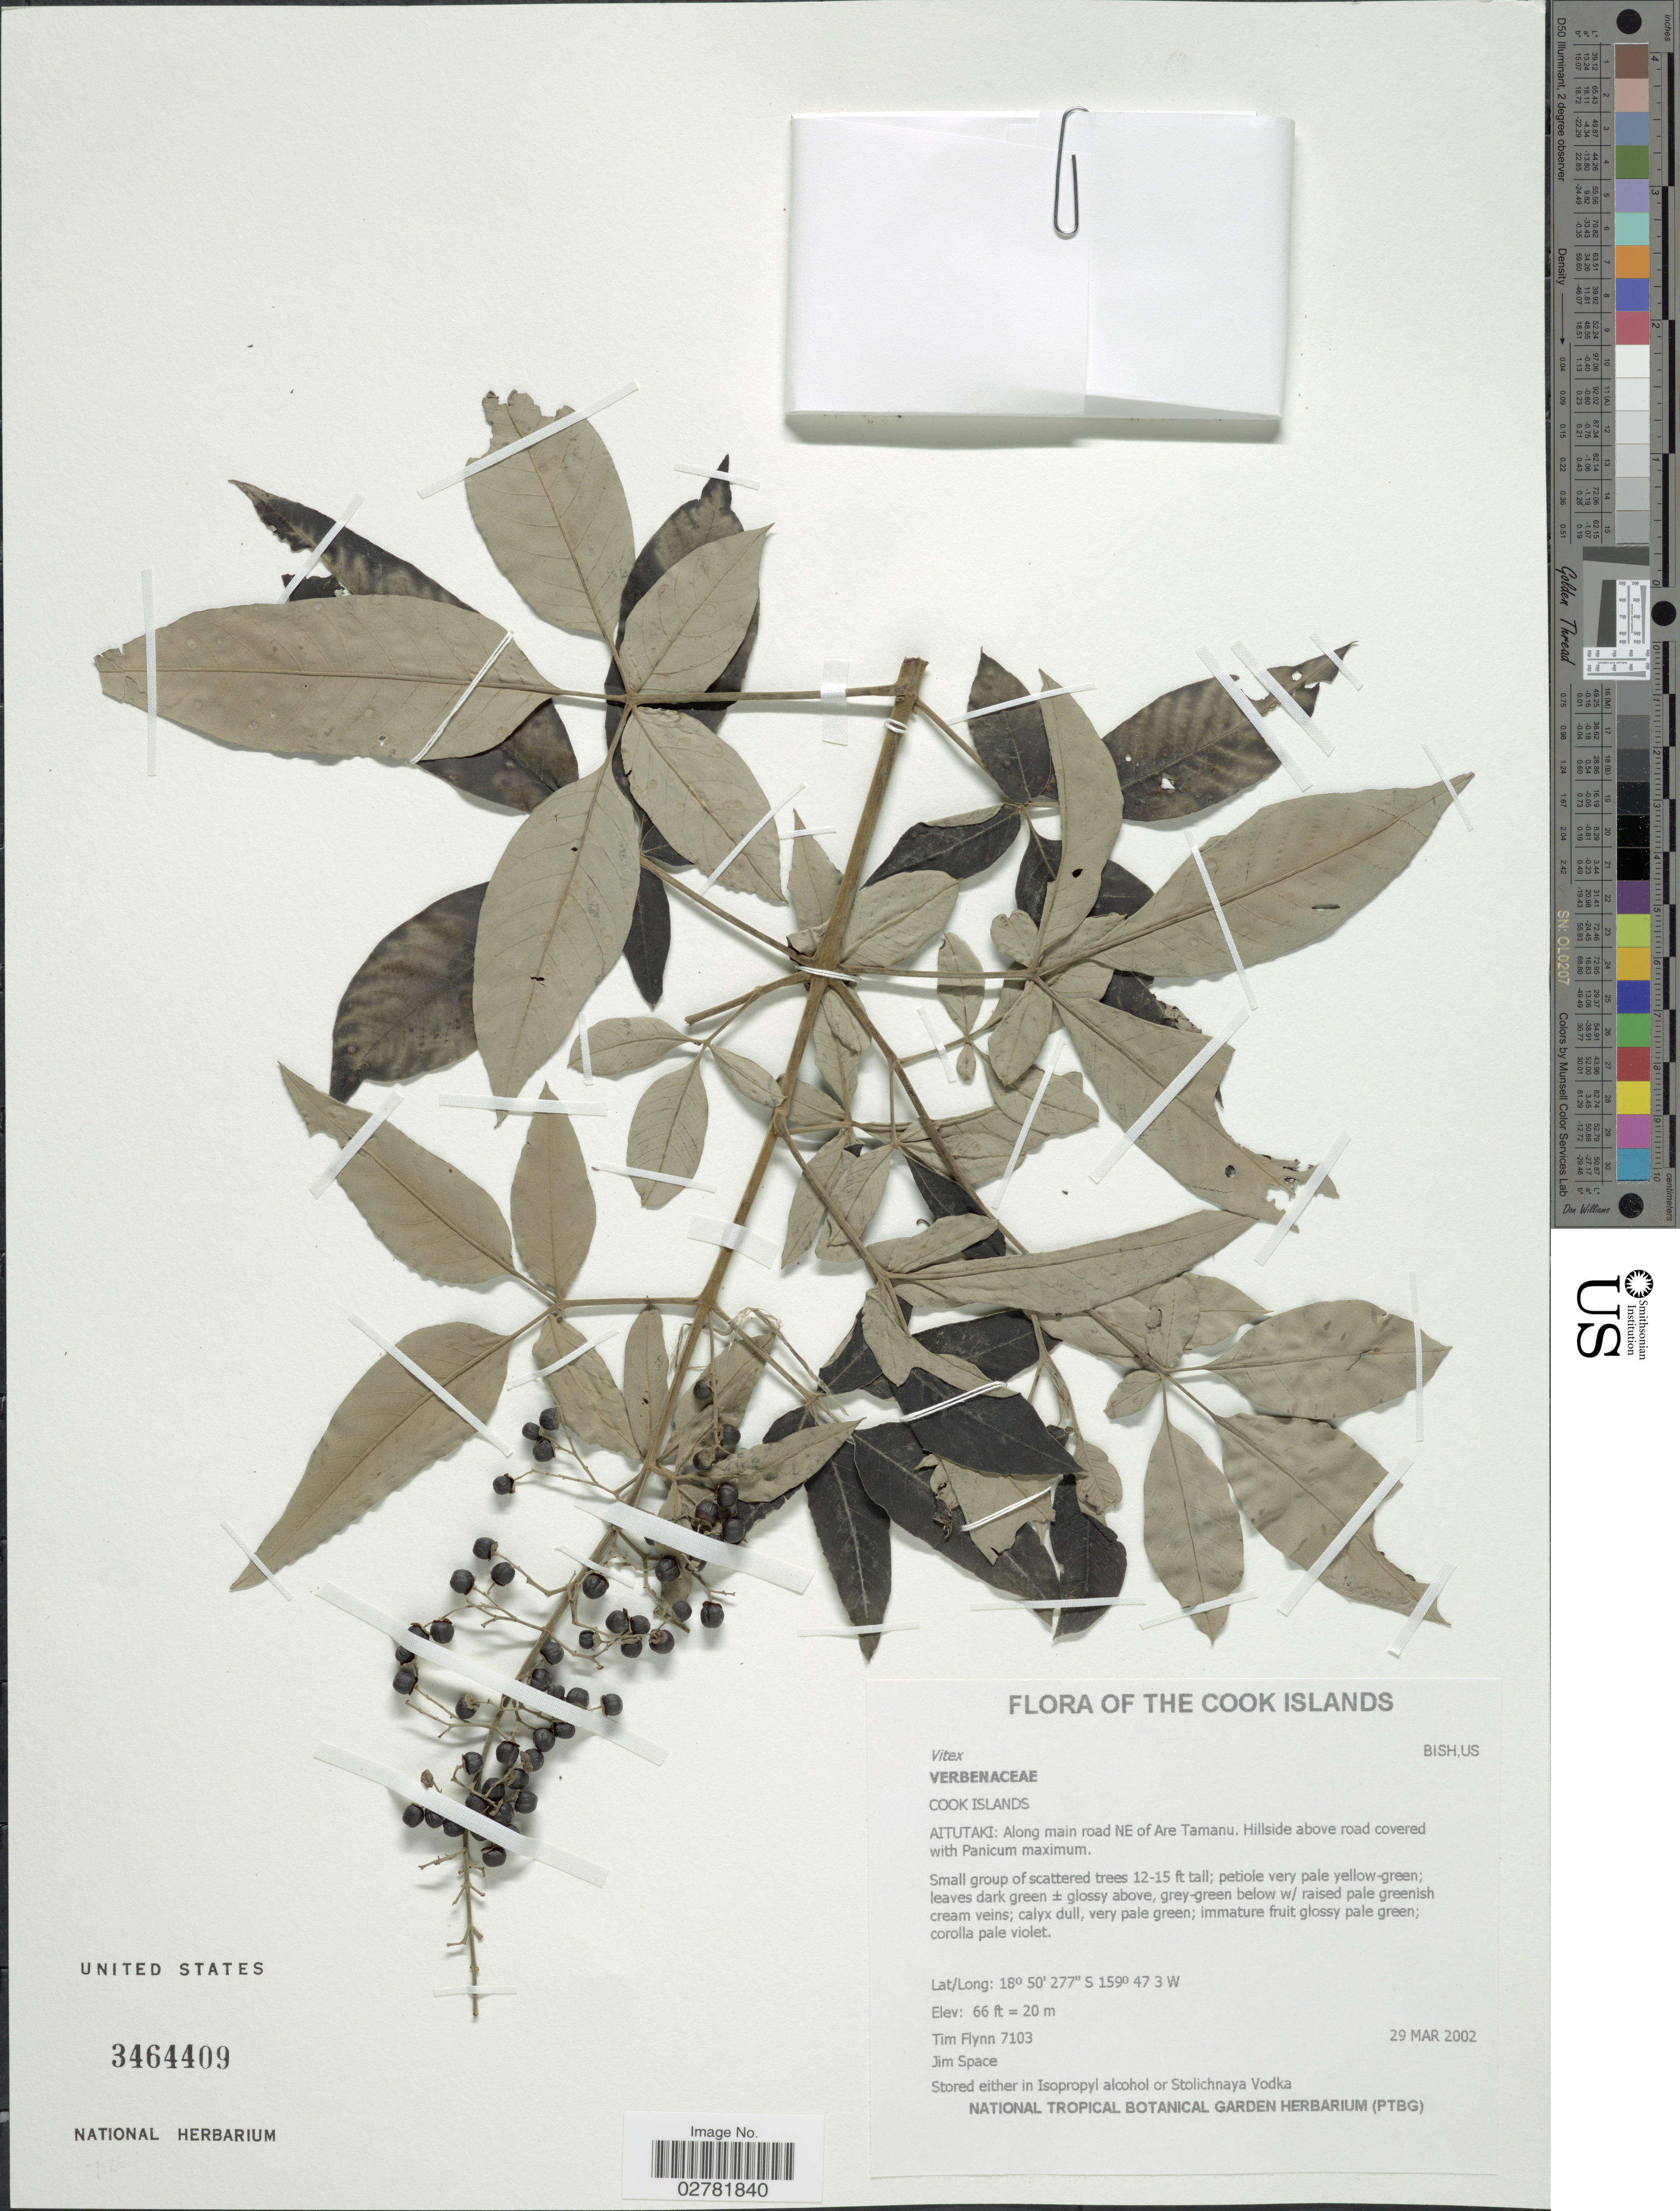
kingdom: Plantae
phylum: Tracheophyta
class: Magnoliopsida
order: Lamiales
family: Lamiaceae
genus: Vitex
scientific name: Vitex sp.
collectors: T. Flynn & J. Space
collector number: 7103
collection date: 2002-03-29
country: Cook Islands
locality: Aitutaki: Along main road NE of Are Tamanu. Hillside above road covered with Panicum maximum.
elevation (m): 20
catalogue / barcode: US 3464409